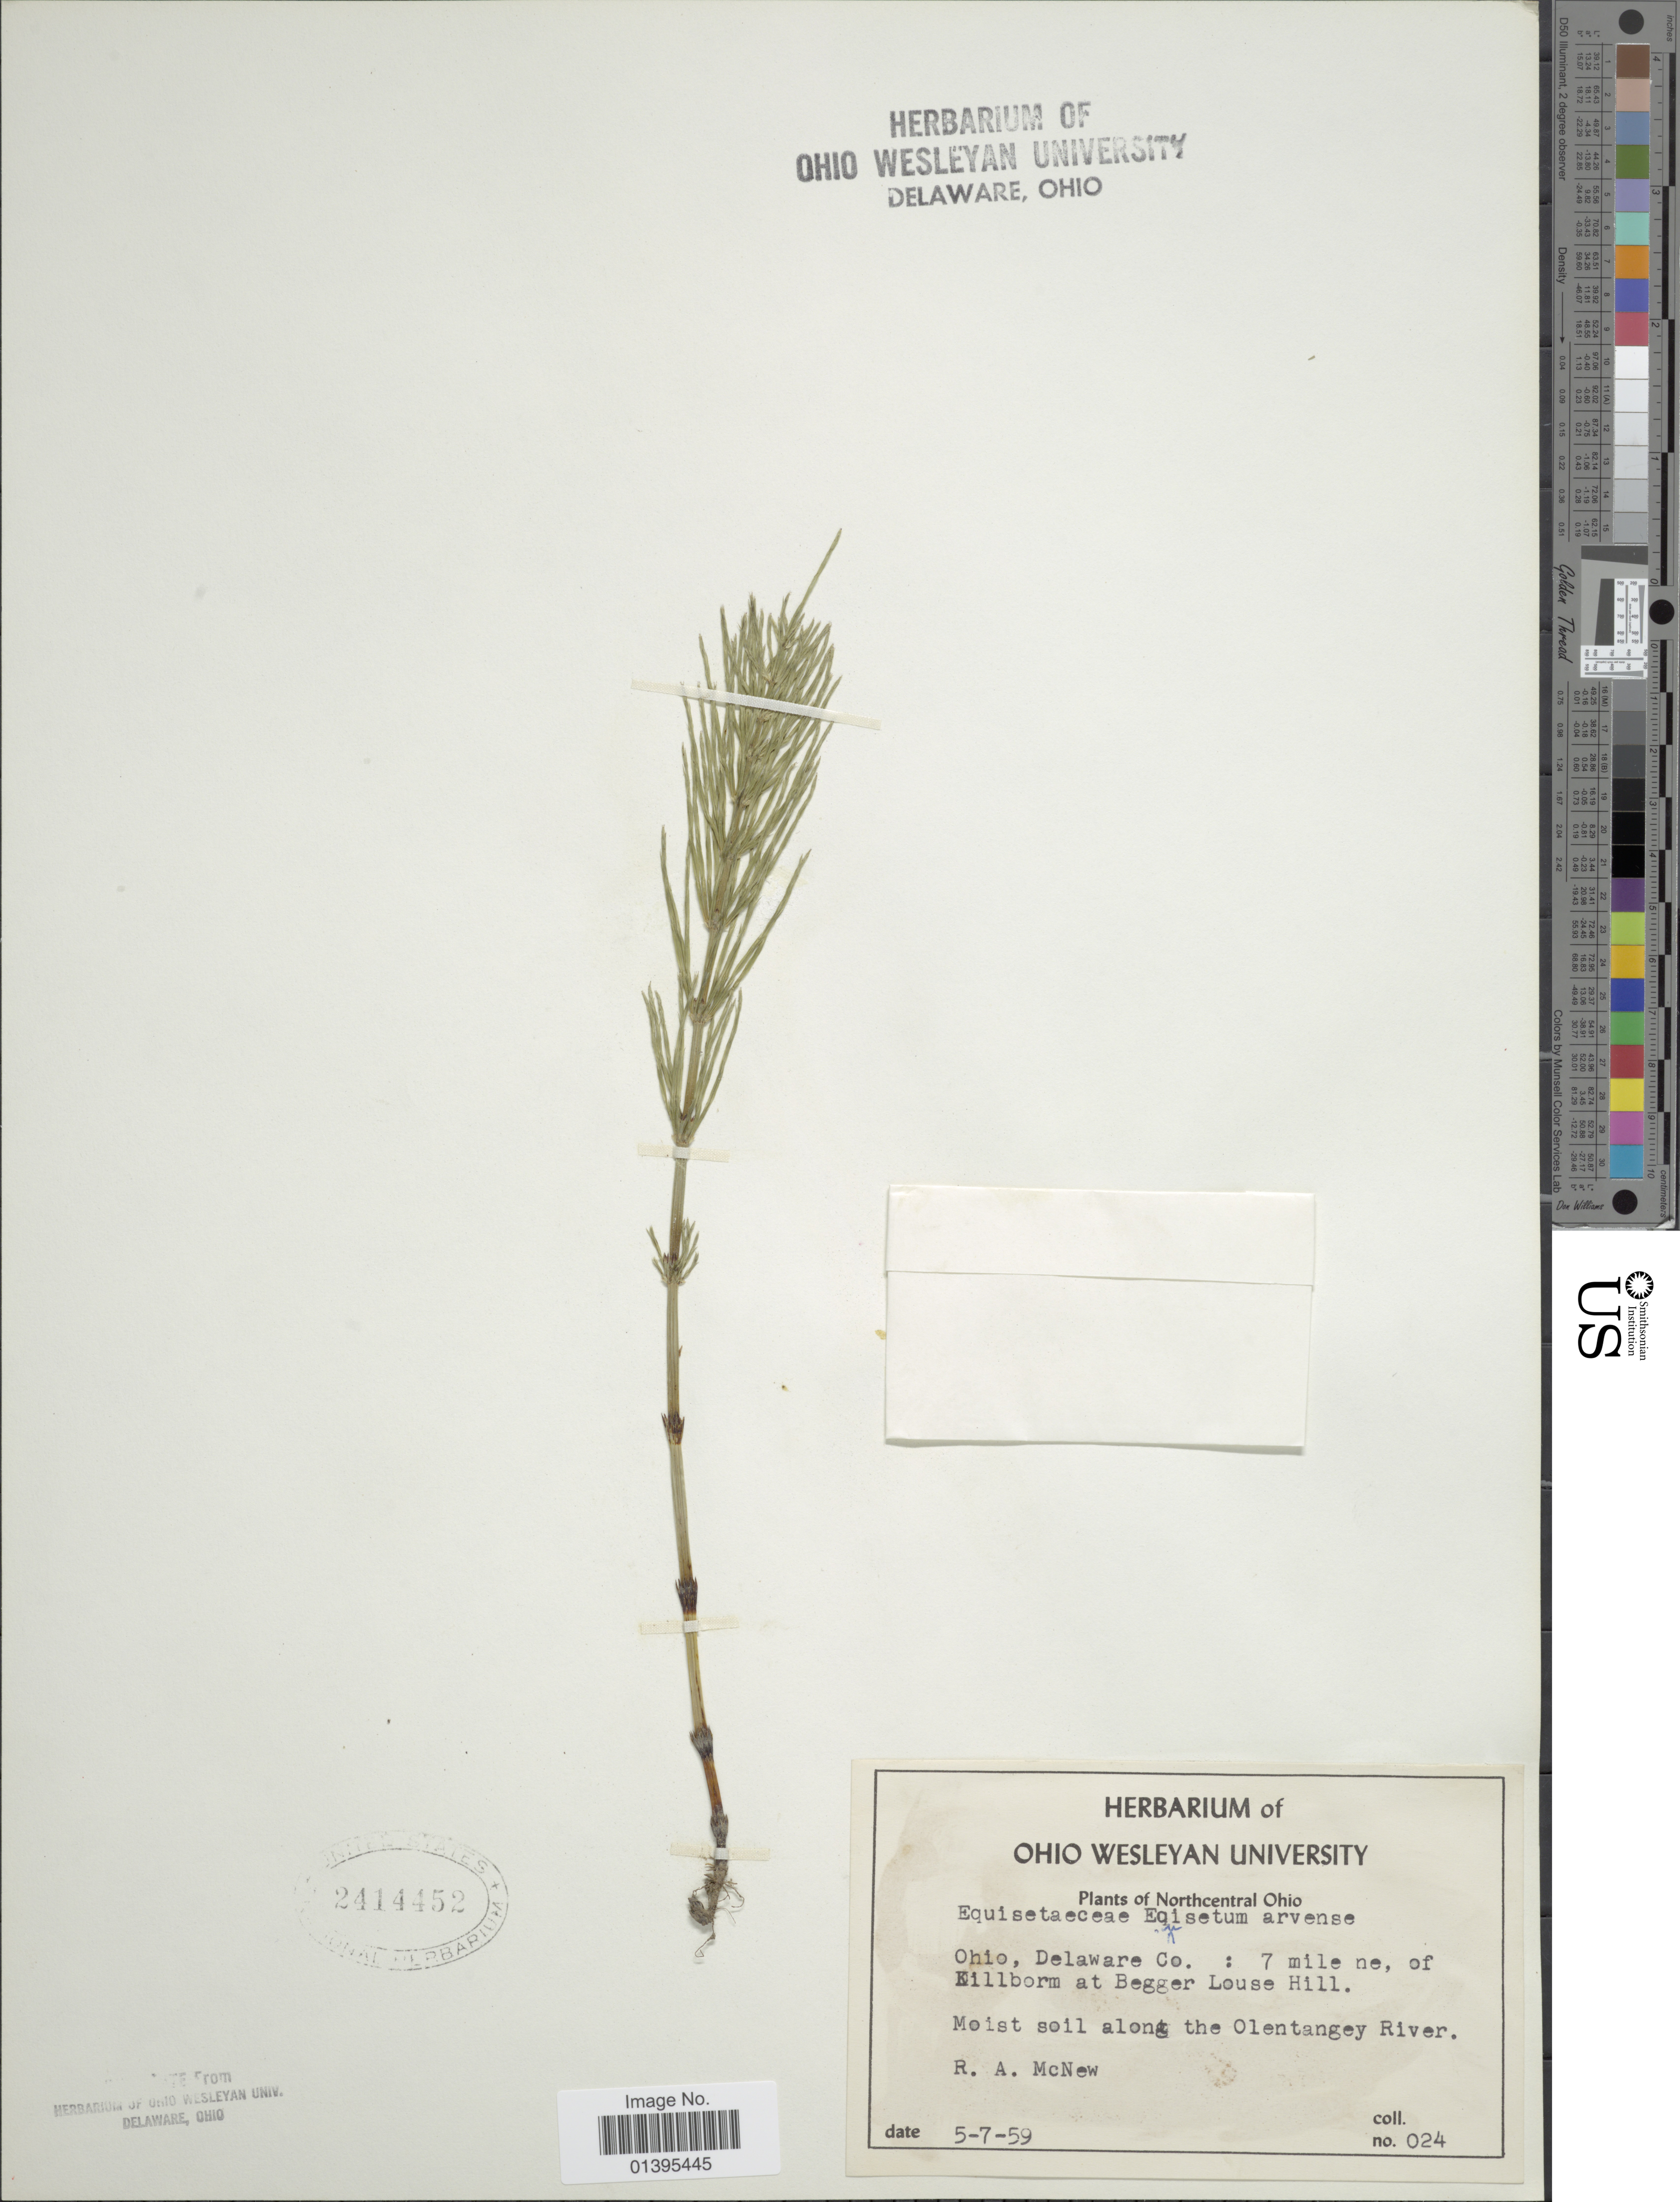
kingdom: Plantae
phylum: Tracheophyta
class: Polypodiopsida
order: Equisetales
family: Equisetaceae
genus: Equisetum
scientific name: Equisetum arvense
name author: L.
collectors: R. Mcnew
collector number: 024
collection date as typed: Transcribed d/m/y: 5/7/59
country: United States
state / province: Ohio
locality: Northcentral Ohio, Delaware Co.: 7 mile ne of Eillborm at Begger Louse Hill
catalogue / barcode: US 2414452